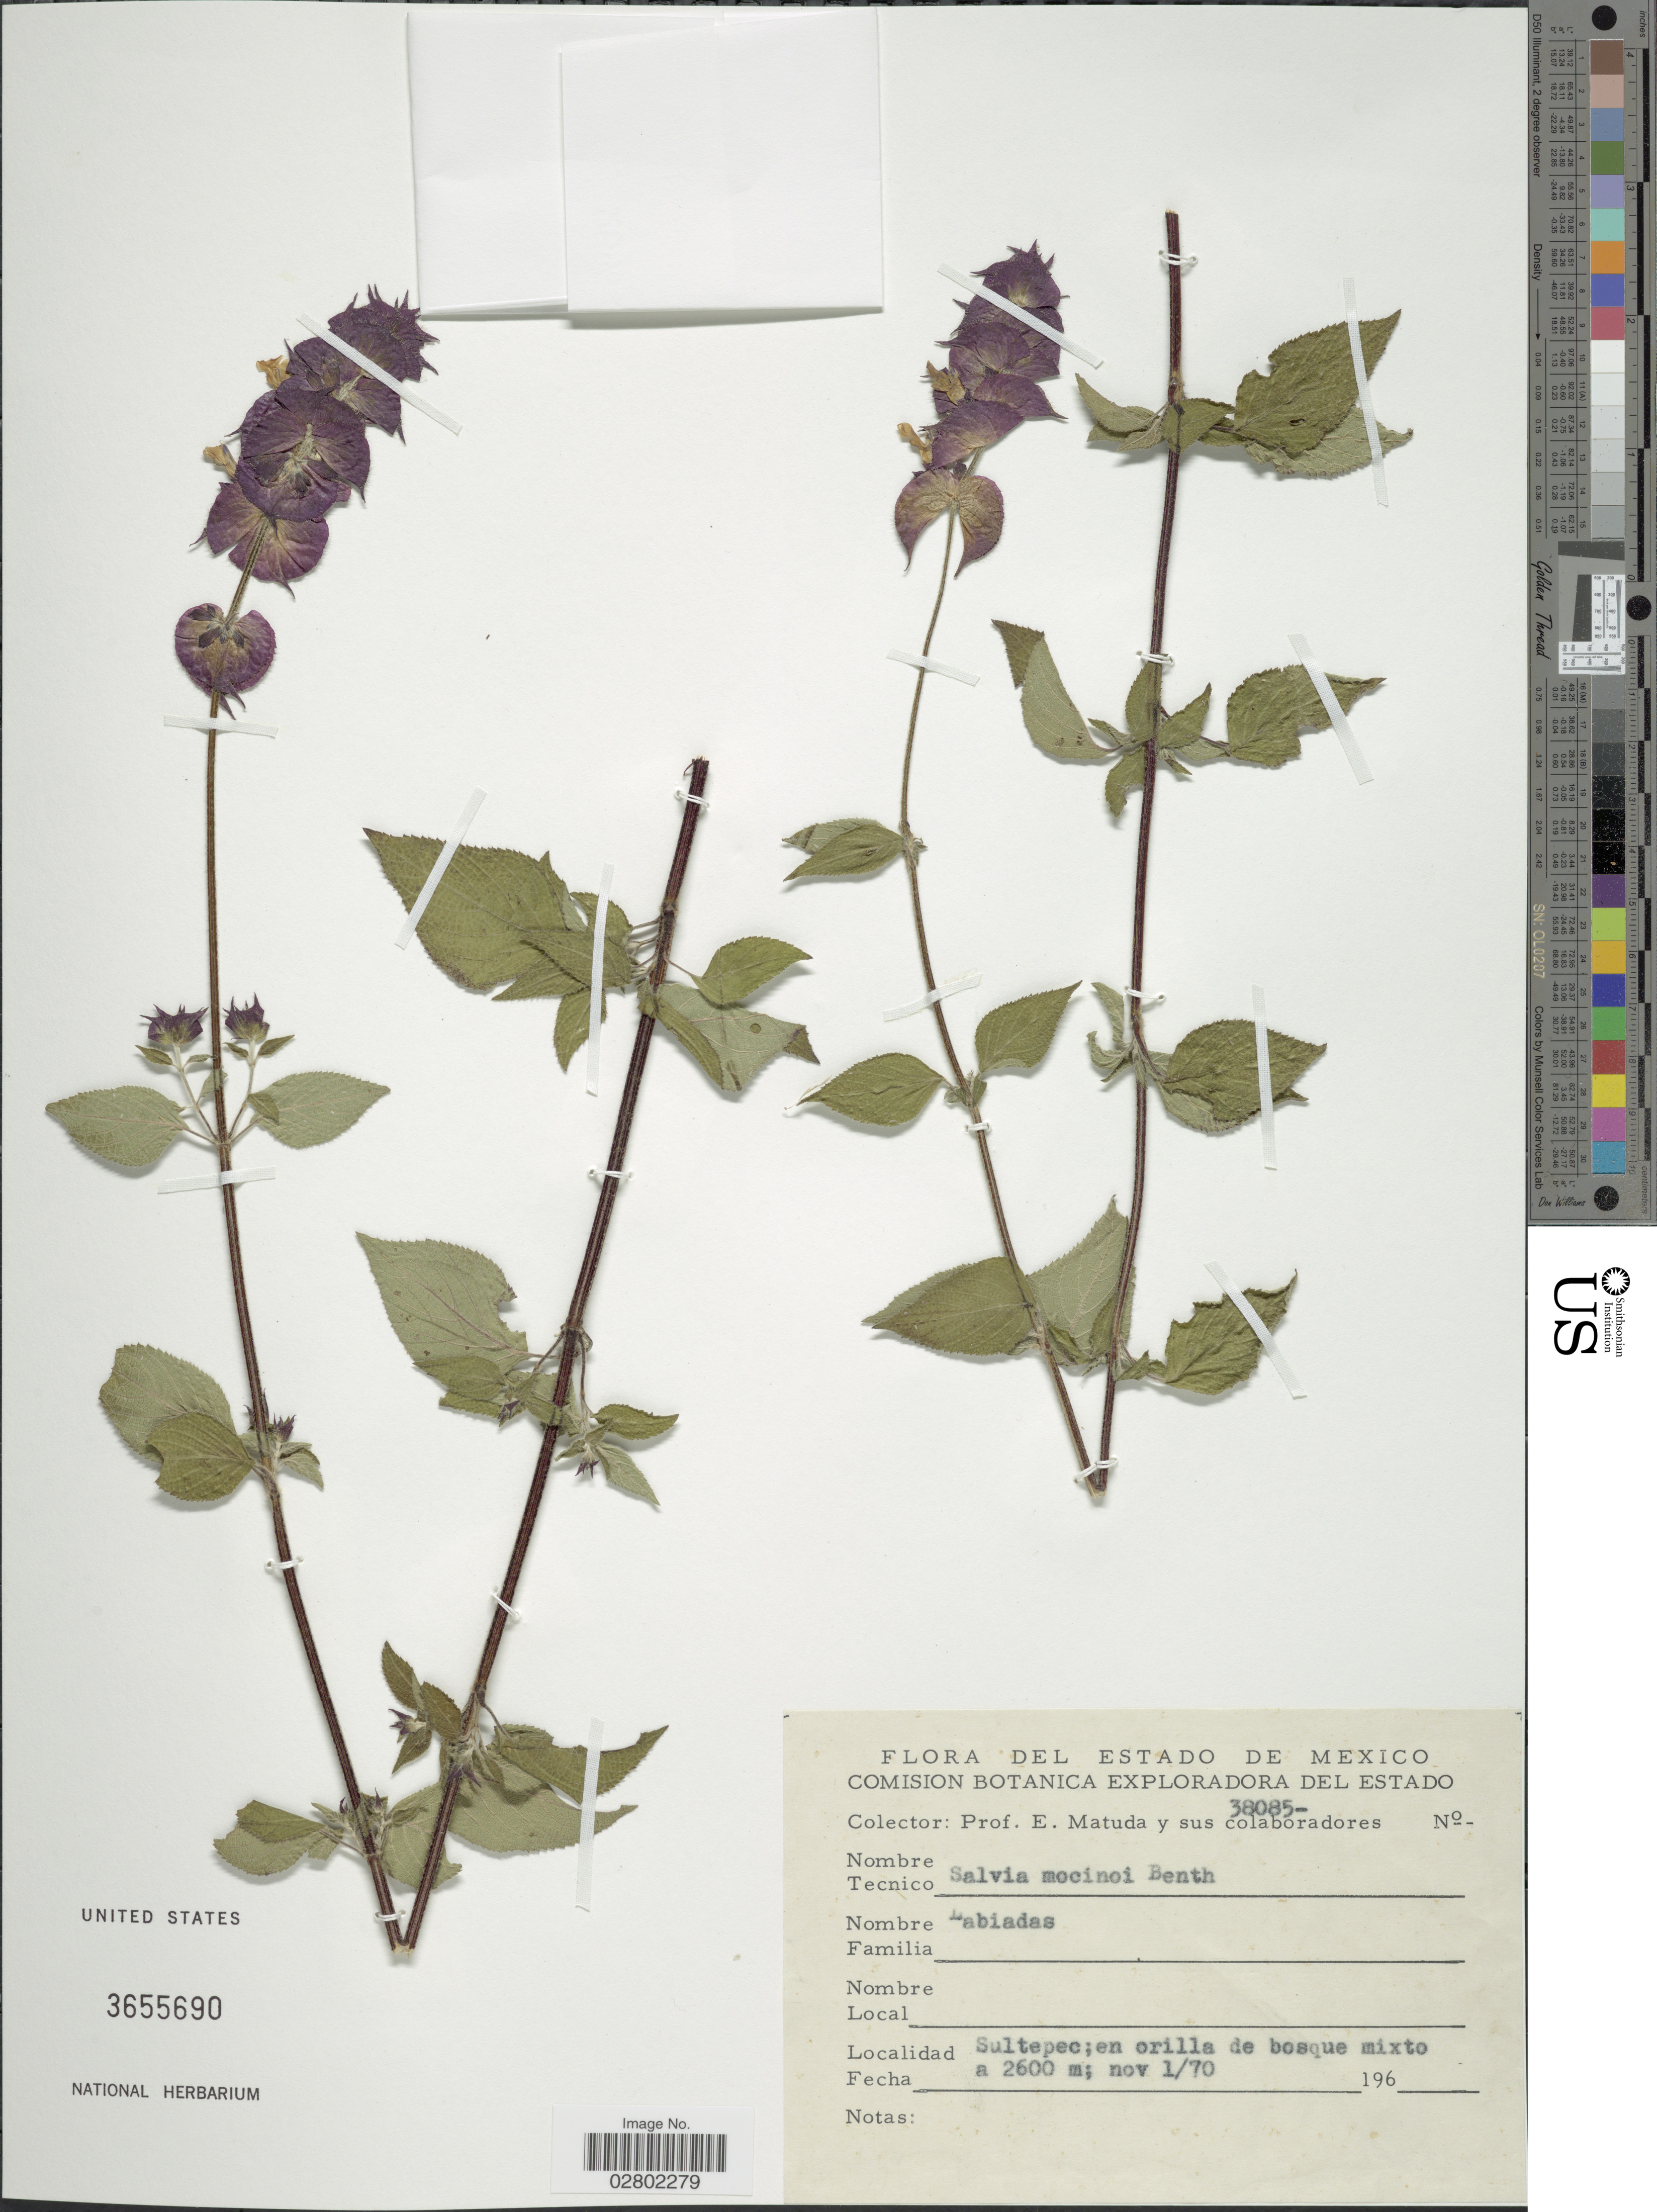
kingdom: Plantae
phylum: Tracheophyta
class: Magnoliopsida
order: Lamiales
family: Lamiaceae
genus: Salvia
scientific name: Salvia mocinoi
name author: Benth.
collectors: E. Matuda & et al.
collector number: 38085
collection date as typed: Transcribed d/m/y: 1/11/70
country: Mexico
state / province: Chiapas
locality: Siltepec.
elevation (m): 2600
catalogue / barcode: US 3655690